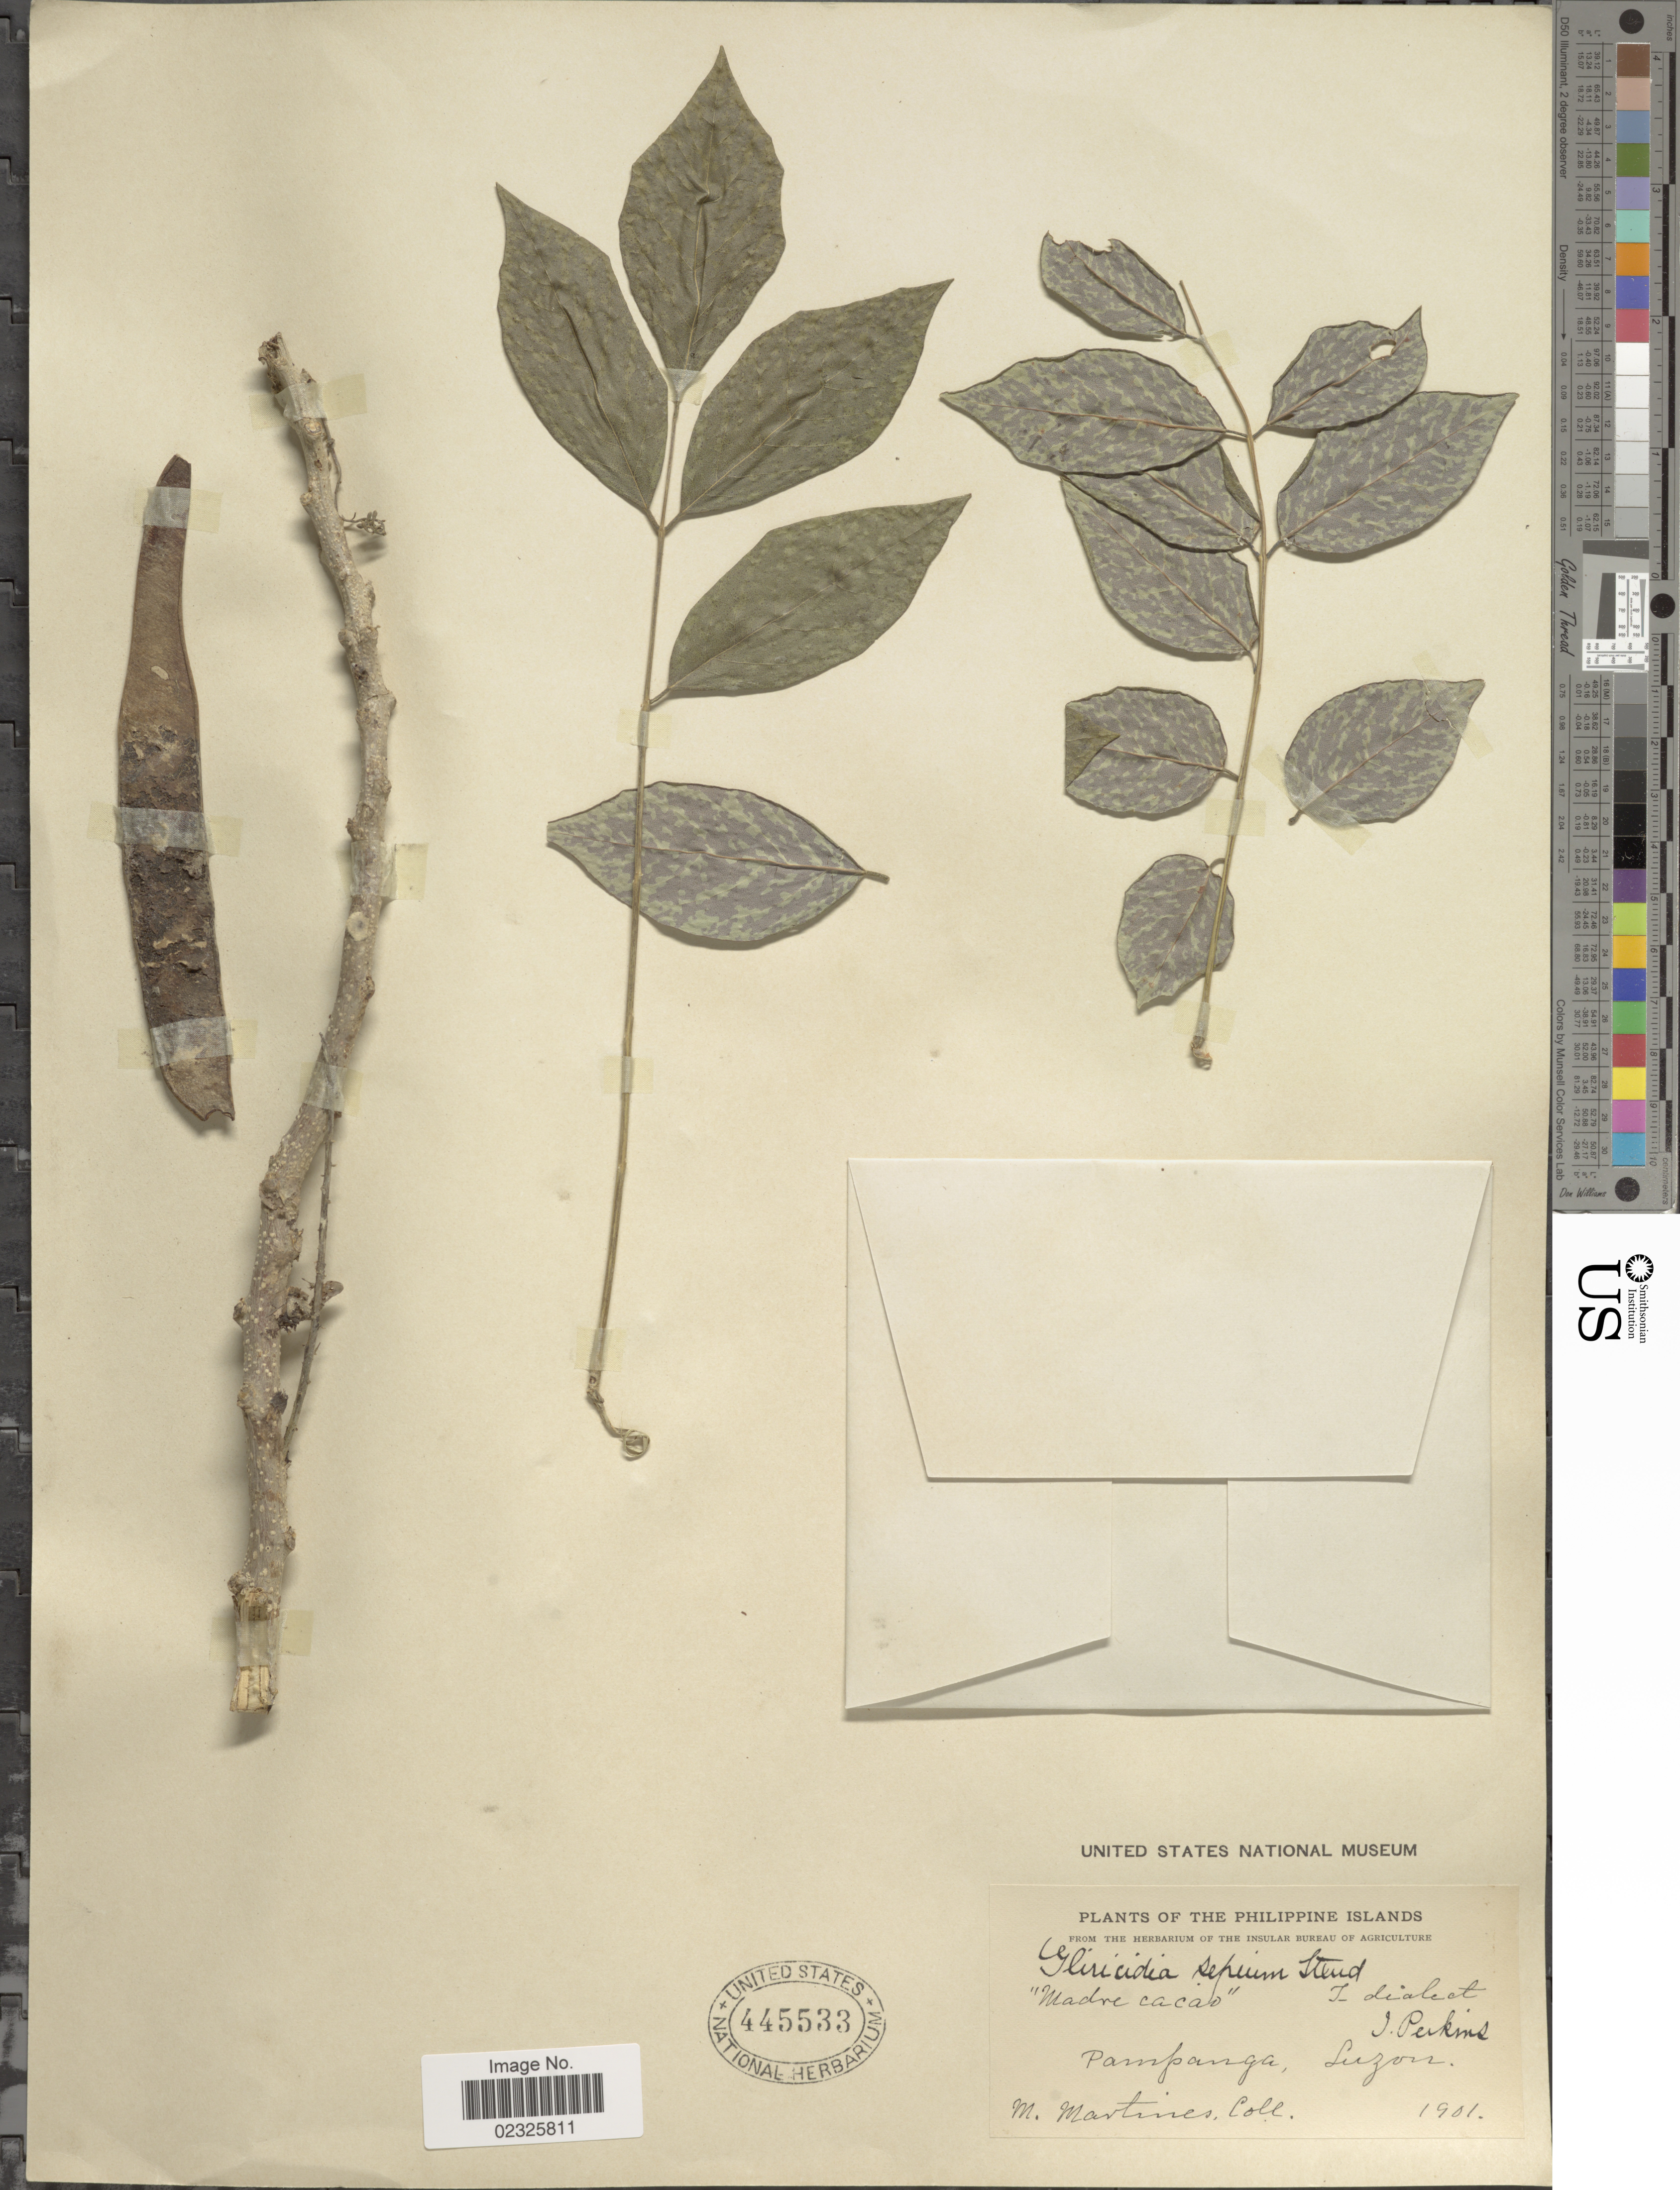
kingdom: Plantae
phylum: Tracheophyta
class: Magnoliopsida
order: Fabales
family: Fabaceae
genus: Gliricidia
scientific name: Gliricidia sepium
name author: (Jacq.) Kunth ex Walp.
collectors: M. Martines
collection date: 1901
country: Philippines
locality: The Philippine Islands, Pampanga, Luzon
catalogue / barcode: US 445533